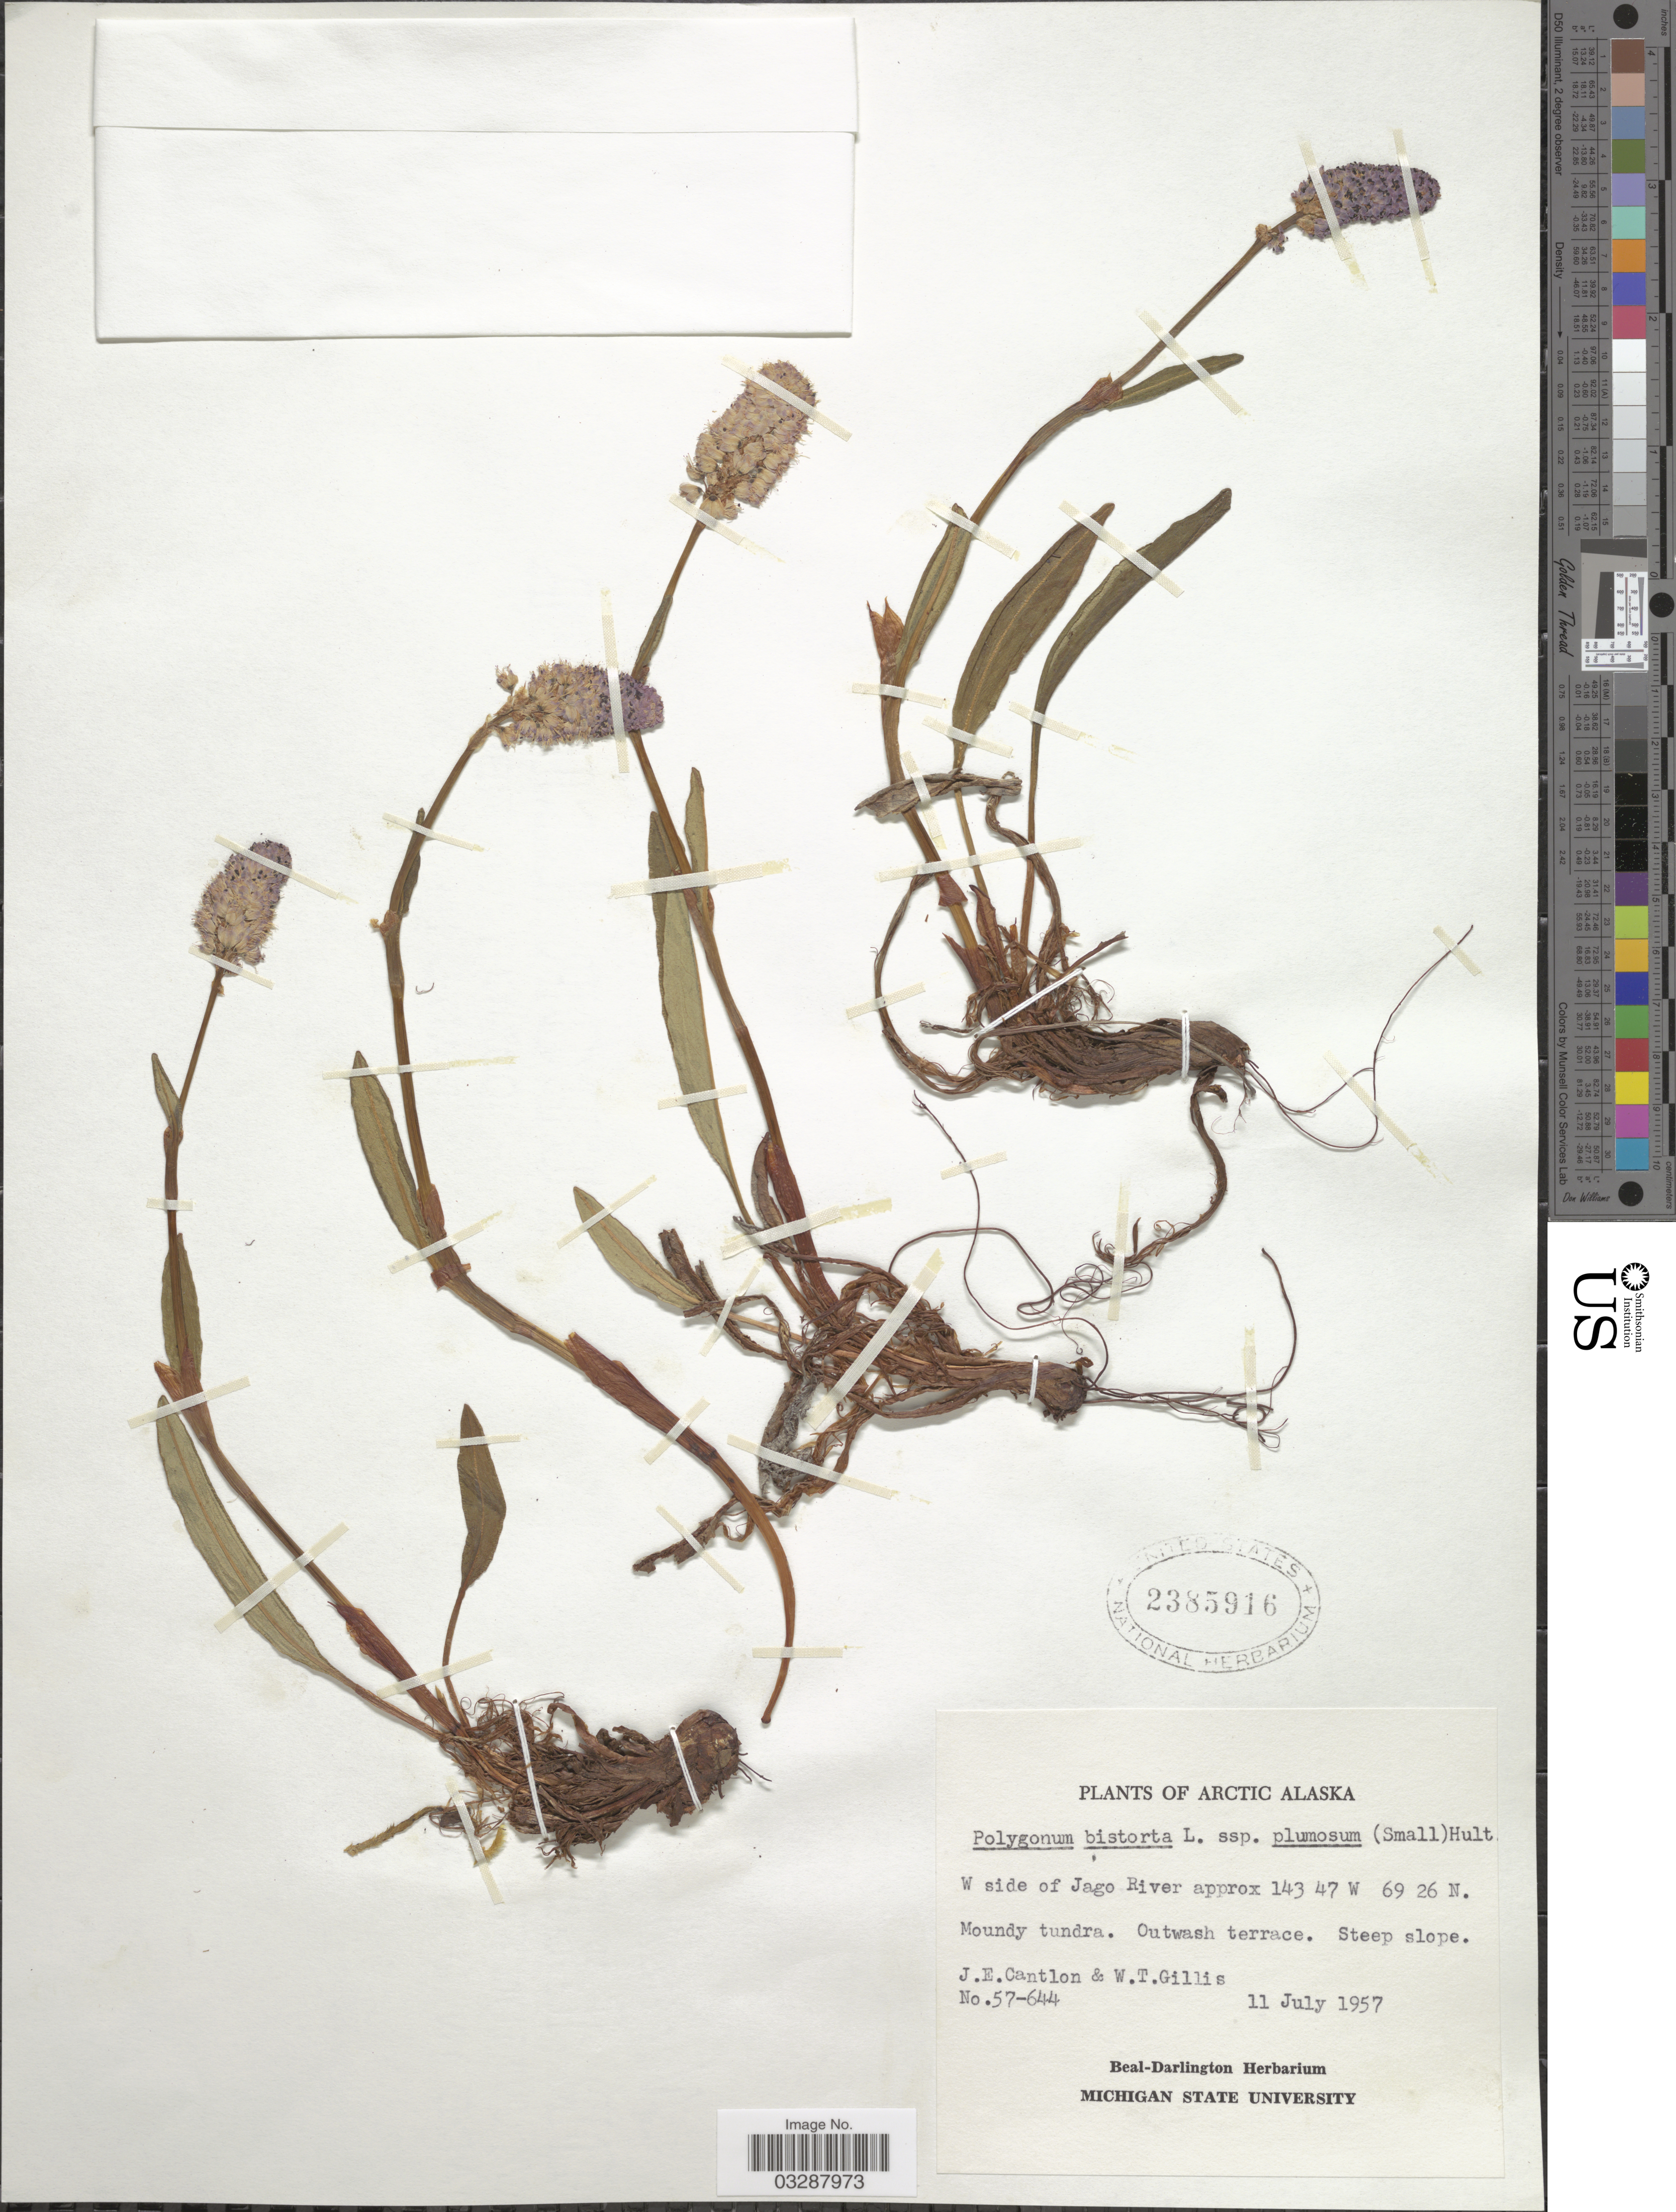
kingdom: Plantae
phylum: Tracheophyta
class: Magnoliopsida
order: Caryophyllales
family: Polygonaceae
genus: Bistorta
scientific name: Bistorta plumosa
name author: (Small) Greene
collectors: J. Cantlon & W. T. Gillis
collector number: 57-644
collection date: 1957-07-11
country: United States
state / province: Alaska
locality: Arctic Alaska, W side of Jago River.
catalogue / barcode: US 2385916